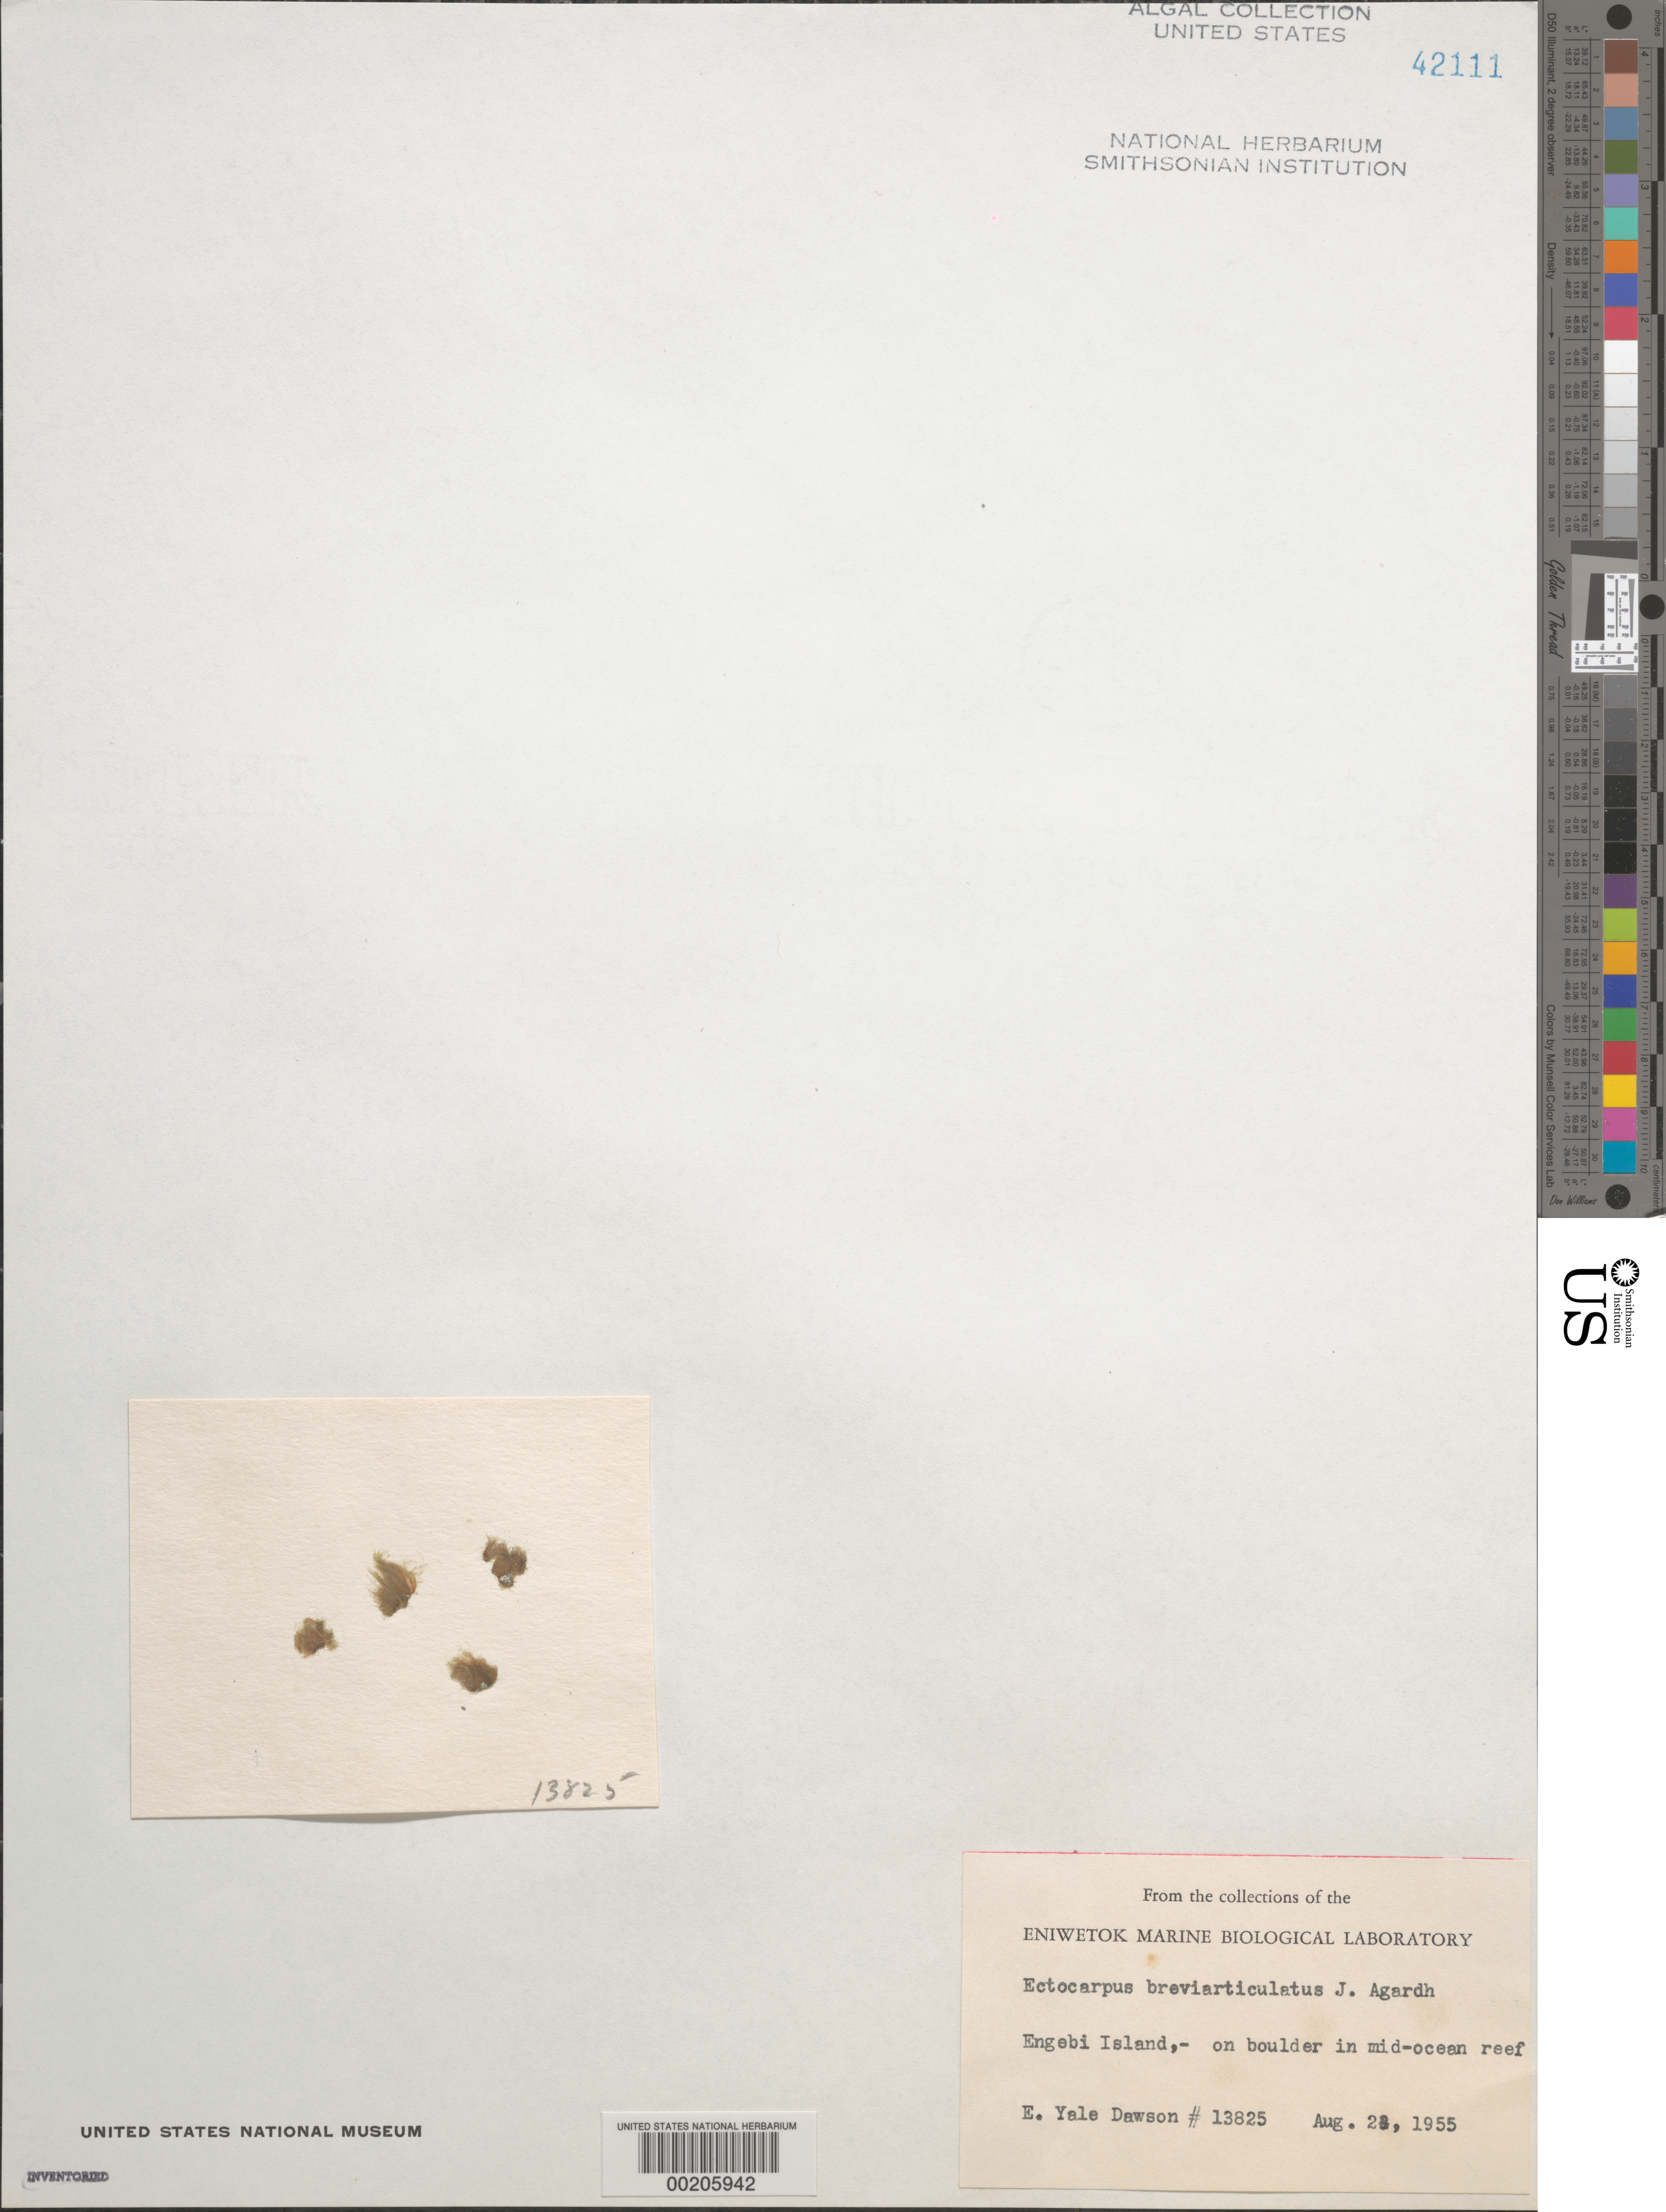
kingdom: Chromista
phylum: Ochrophyta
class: Phaeophyceae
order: Scytothamnales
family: Asteronemataceae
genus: Asteronema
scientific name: Asteronema breviarticulatum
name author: (J. Agardh) Ouriques & Bouzon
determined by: Algae name updating Project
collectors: E. Y. Dawson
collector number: EYD 13825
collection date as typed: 23 Aug 1955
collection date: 1955-08-23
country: Marshall Islands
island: Enewetak [Eniwetok] Atoll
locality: Engebi Island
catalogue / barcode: US 42111